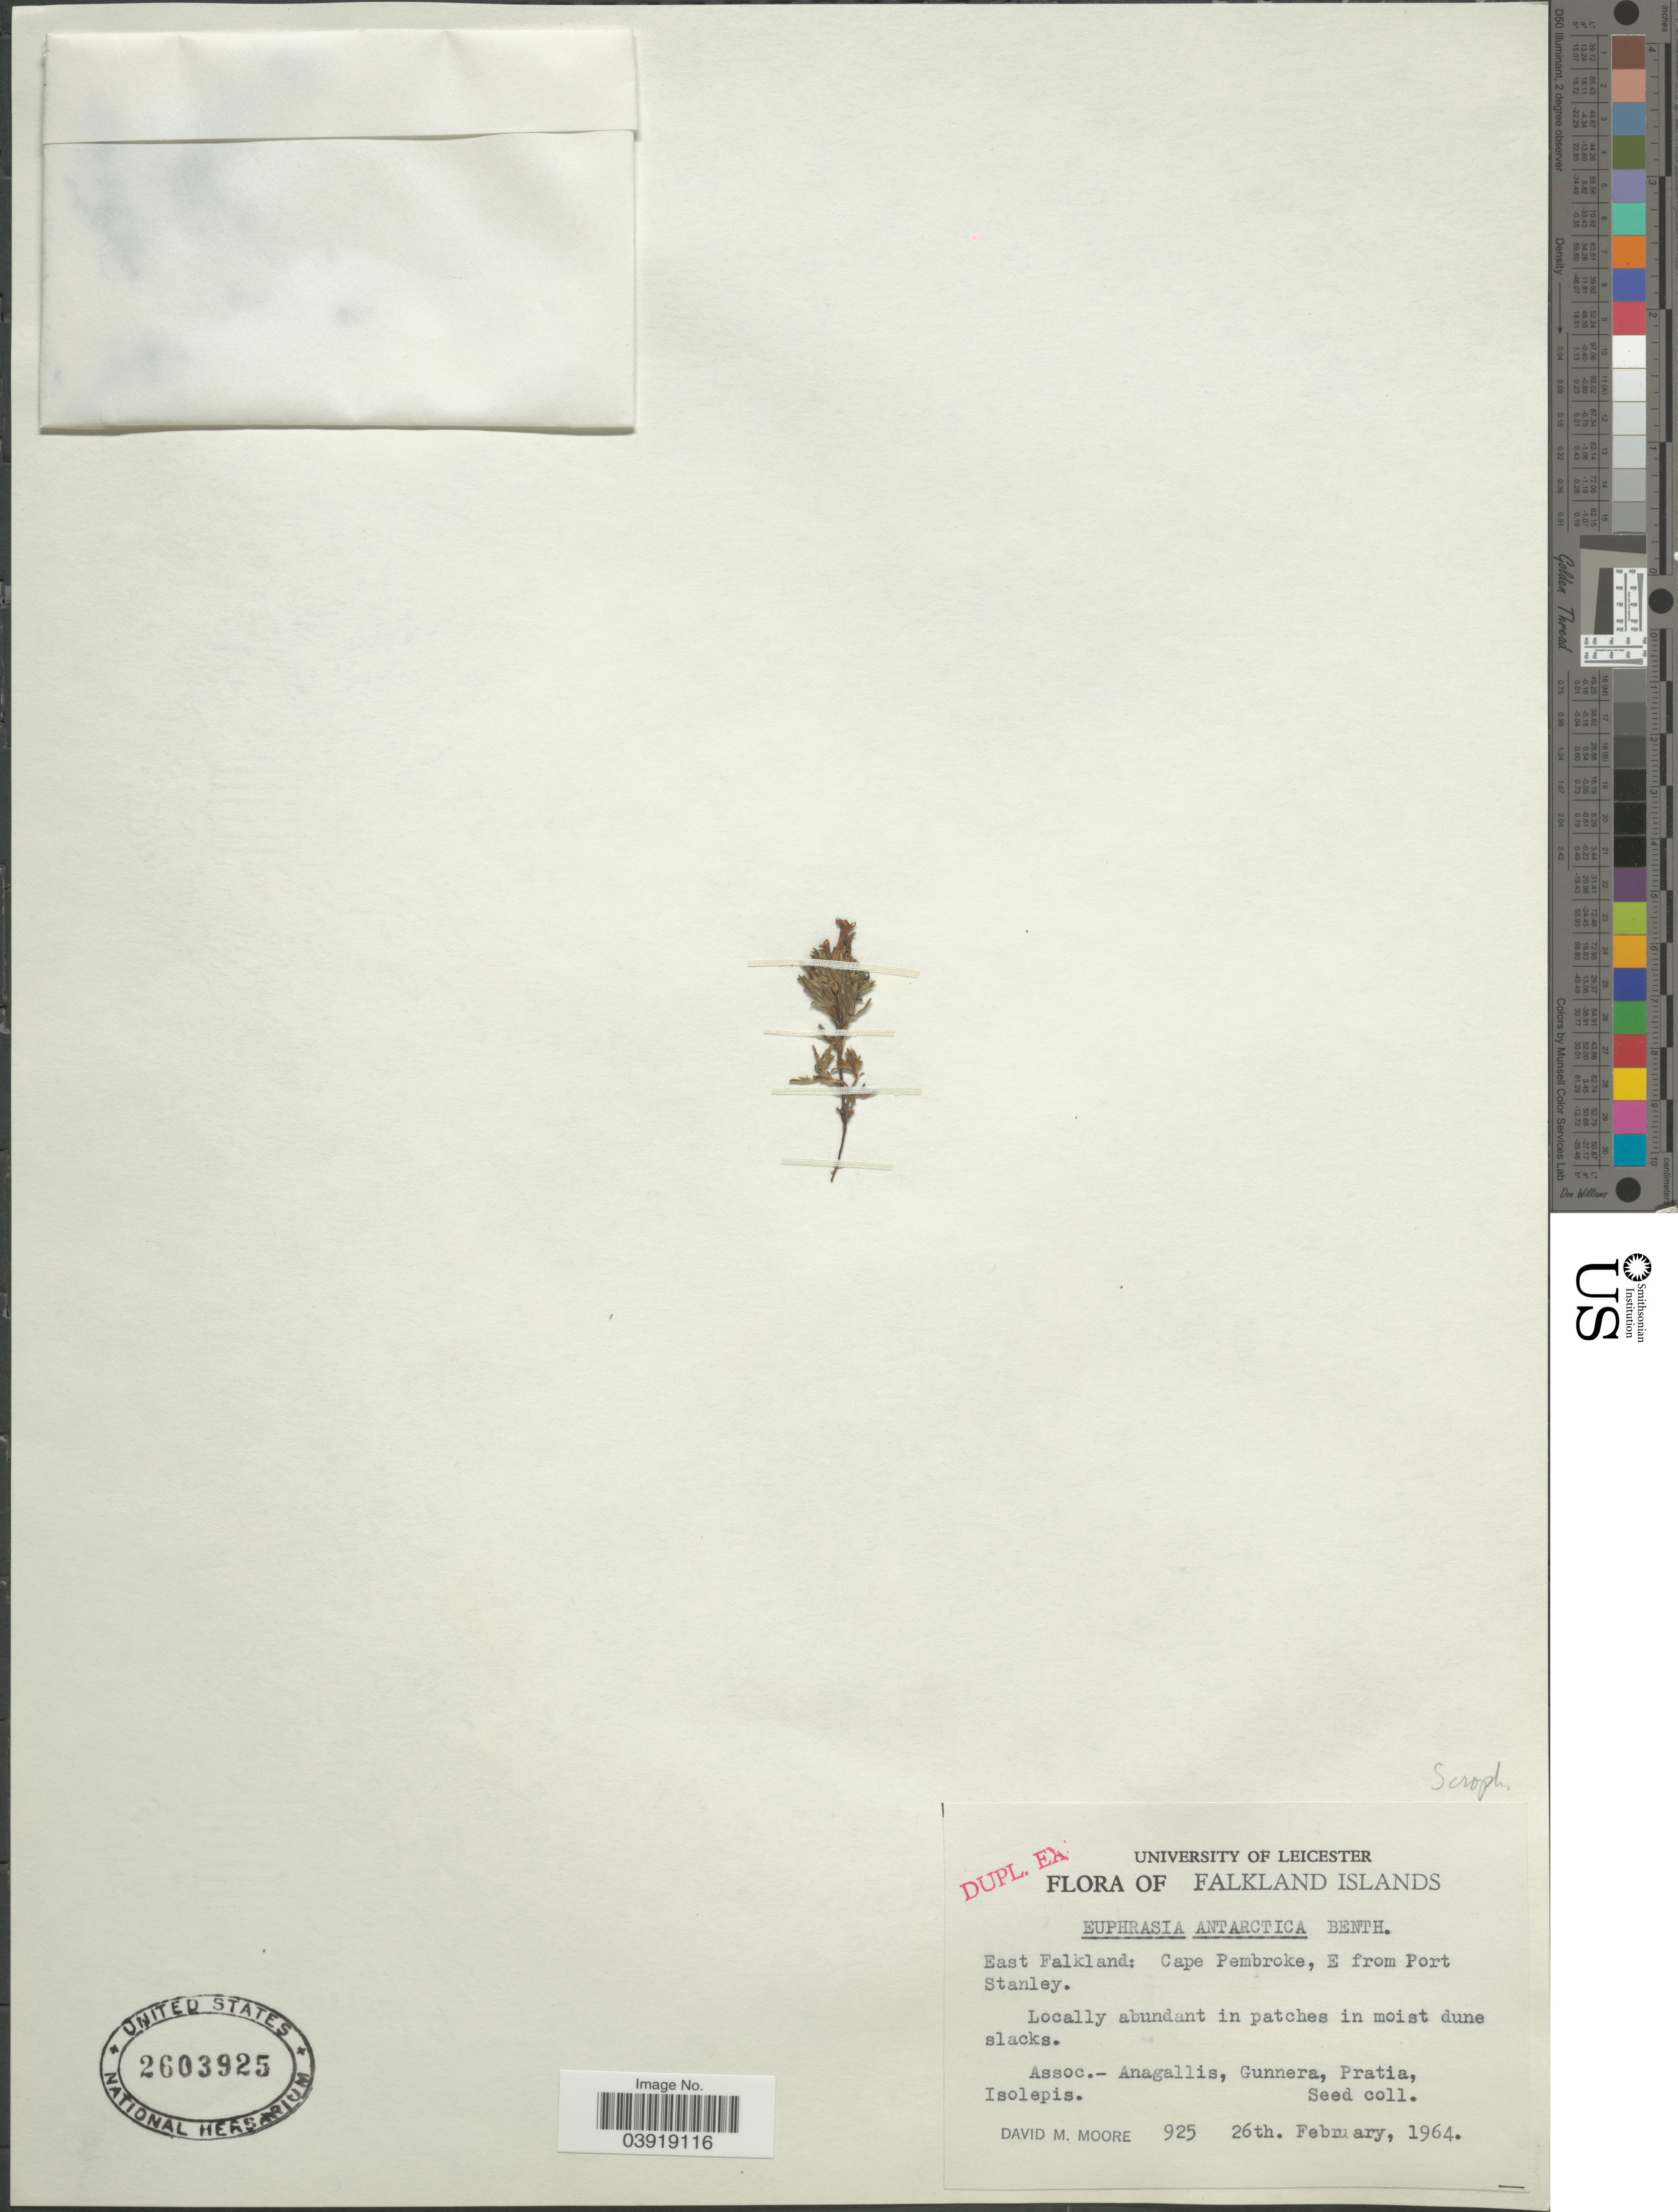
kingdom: Plantae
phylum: Tracheophyta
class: Magnoliopsida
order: Lamiales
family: Orobanchaceae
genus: Euphrasia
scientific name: Euphrasia antarctica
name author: Benth.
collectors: D. Moore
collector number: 925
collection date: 1964-02-26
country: Falkland Islands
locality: East Falkland: Cape Pembroke, E from Port Stanley.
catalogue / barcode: US 2603925